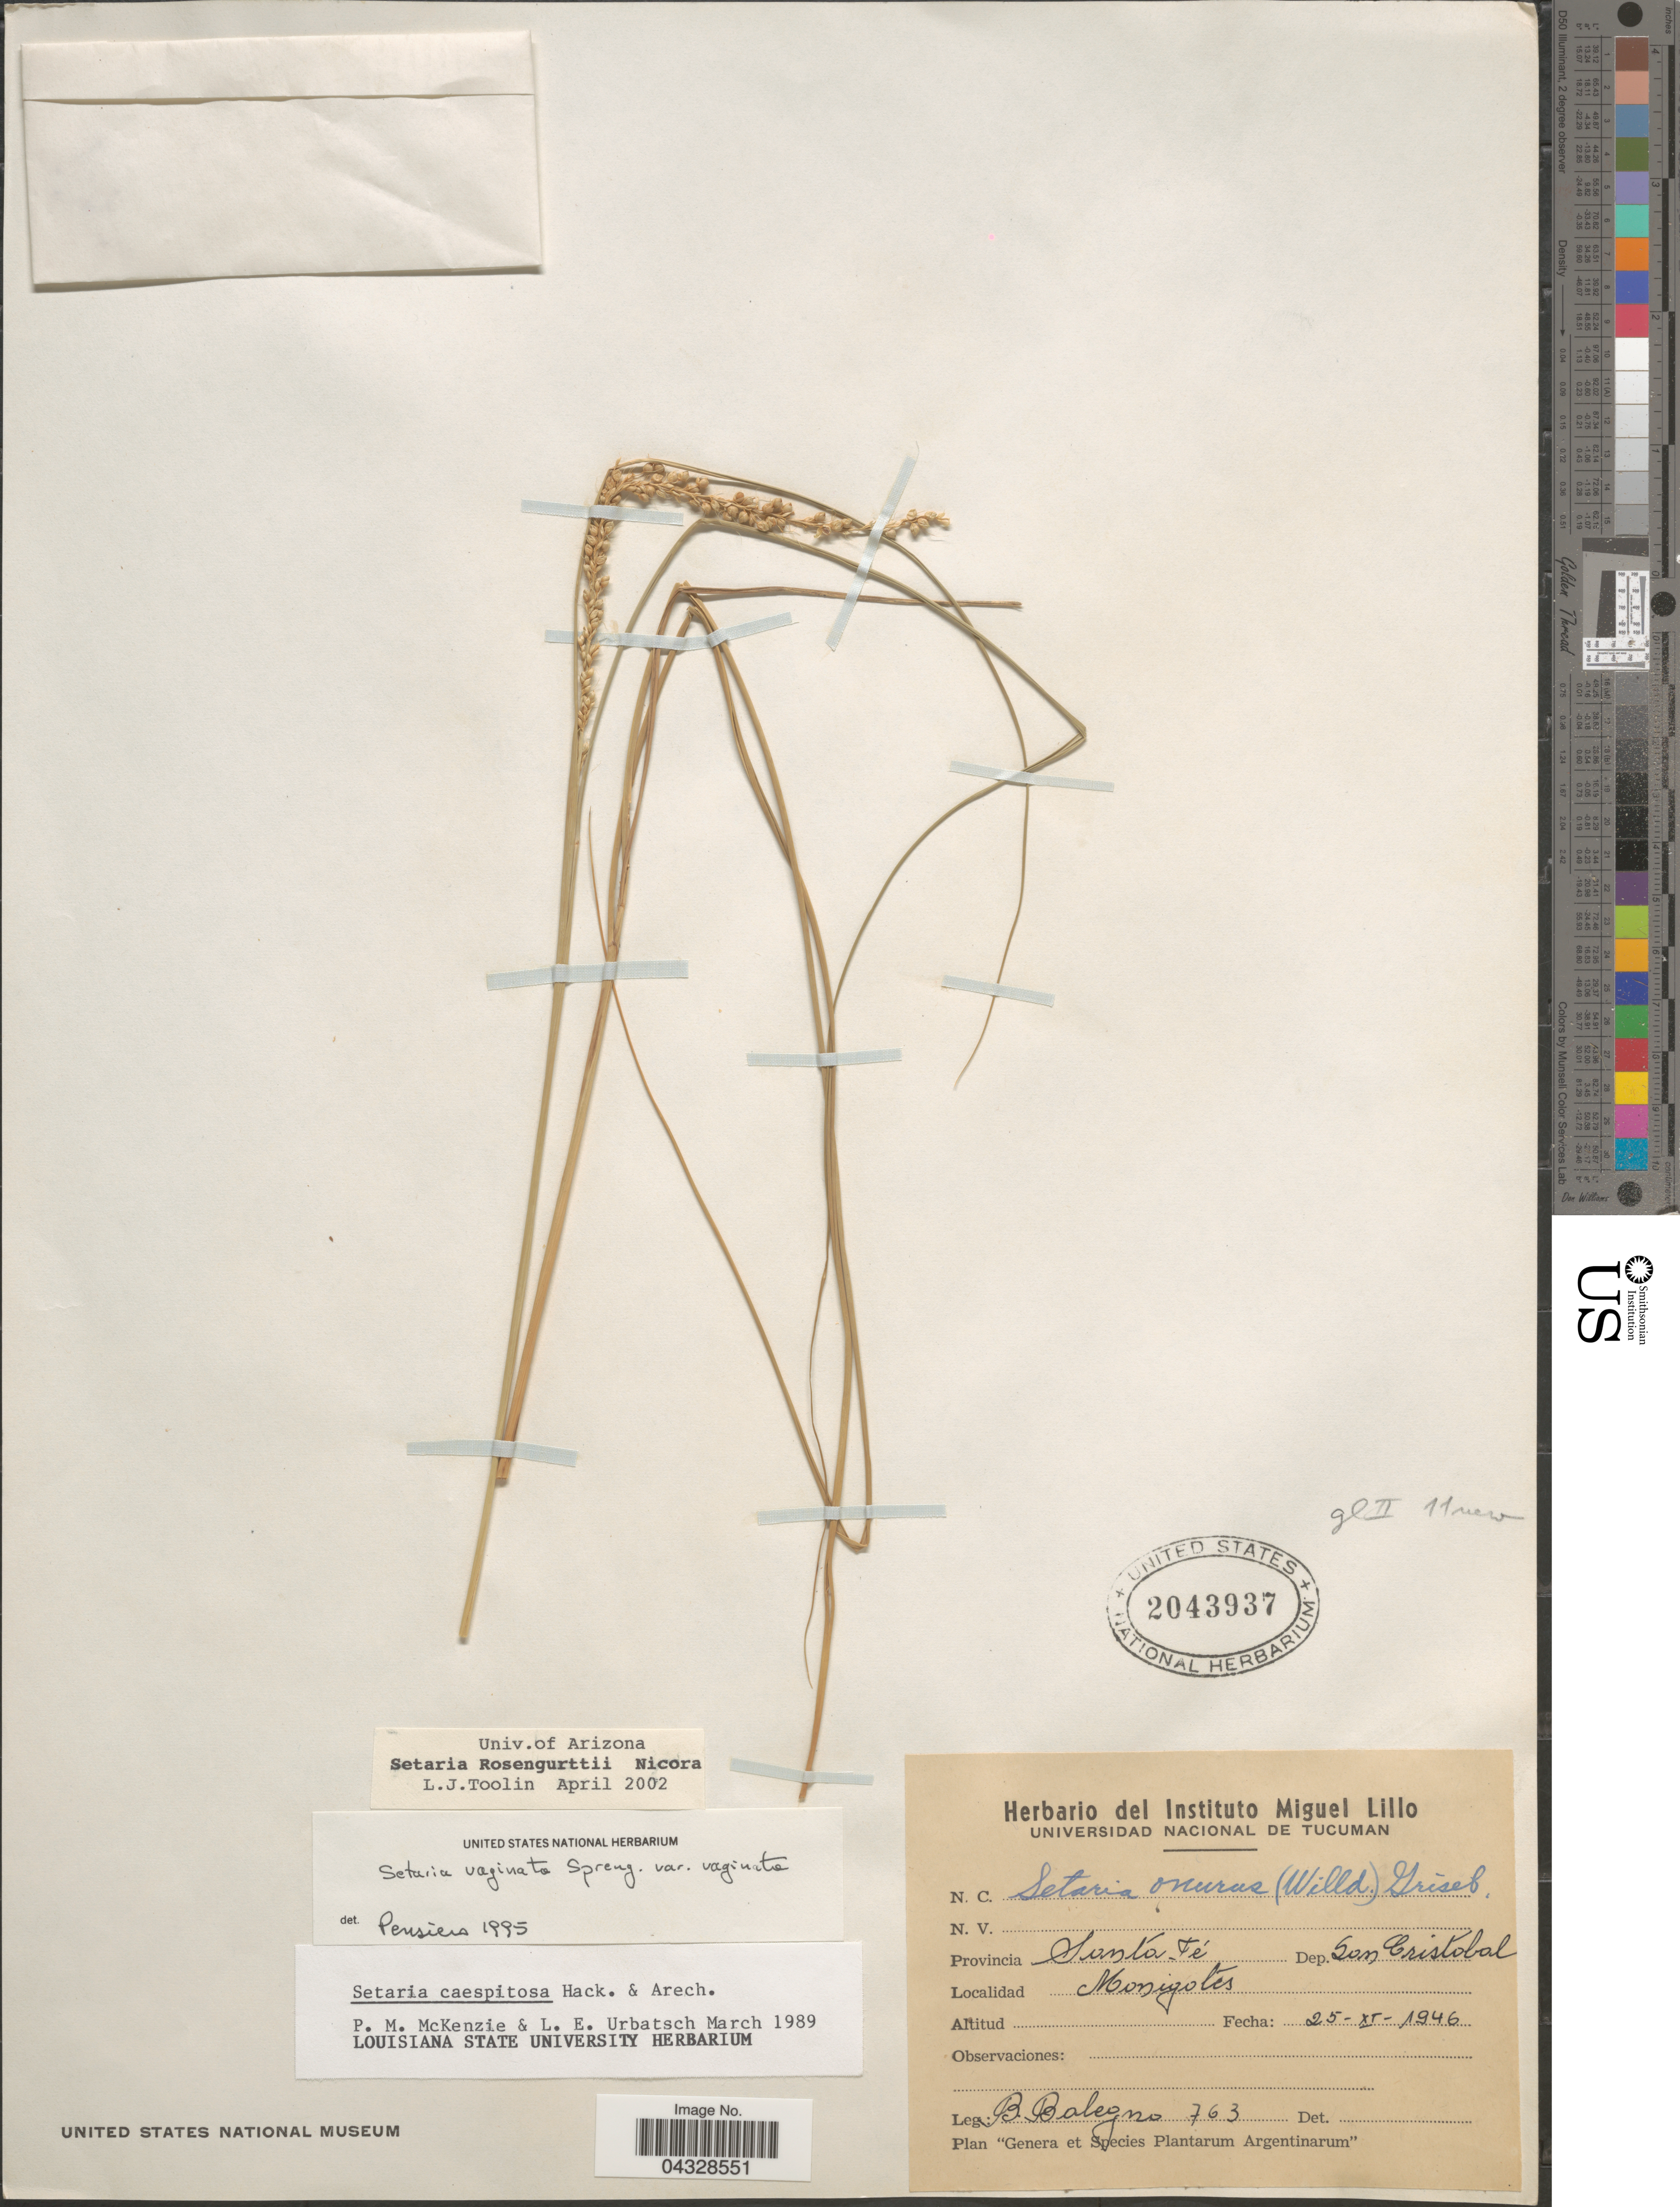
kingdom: Plantae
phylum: Tracheophyta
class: Liliopsida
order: Poales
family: Poaceae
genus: Setaria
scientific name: Setaria rosengurttii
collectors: B. Balegno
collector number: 763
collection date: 1946-11-25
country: Argentina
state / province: Santa Fe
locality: Dep. San Cristobal. Monigotes.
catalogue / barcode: US 2043937